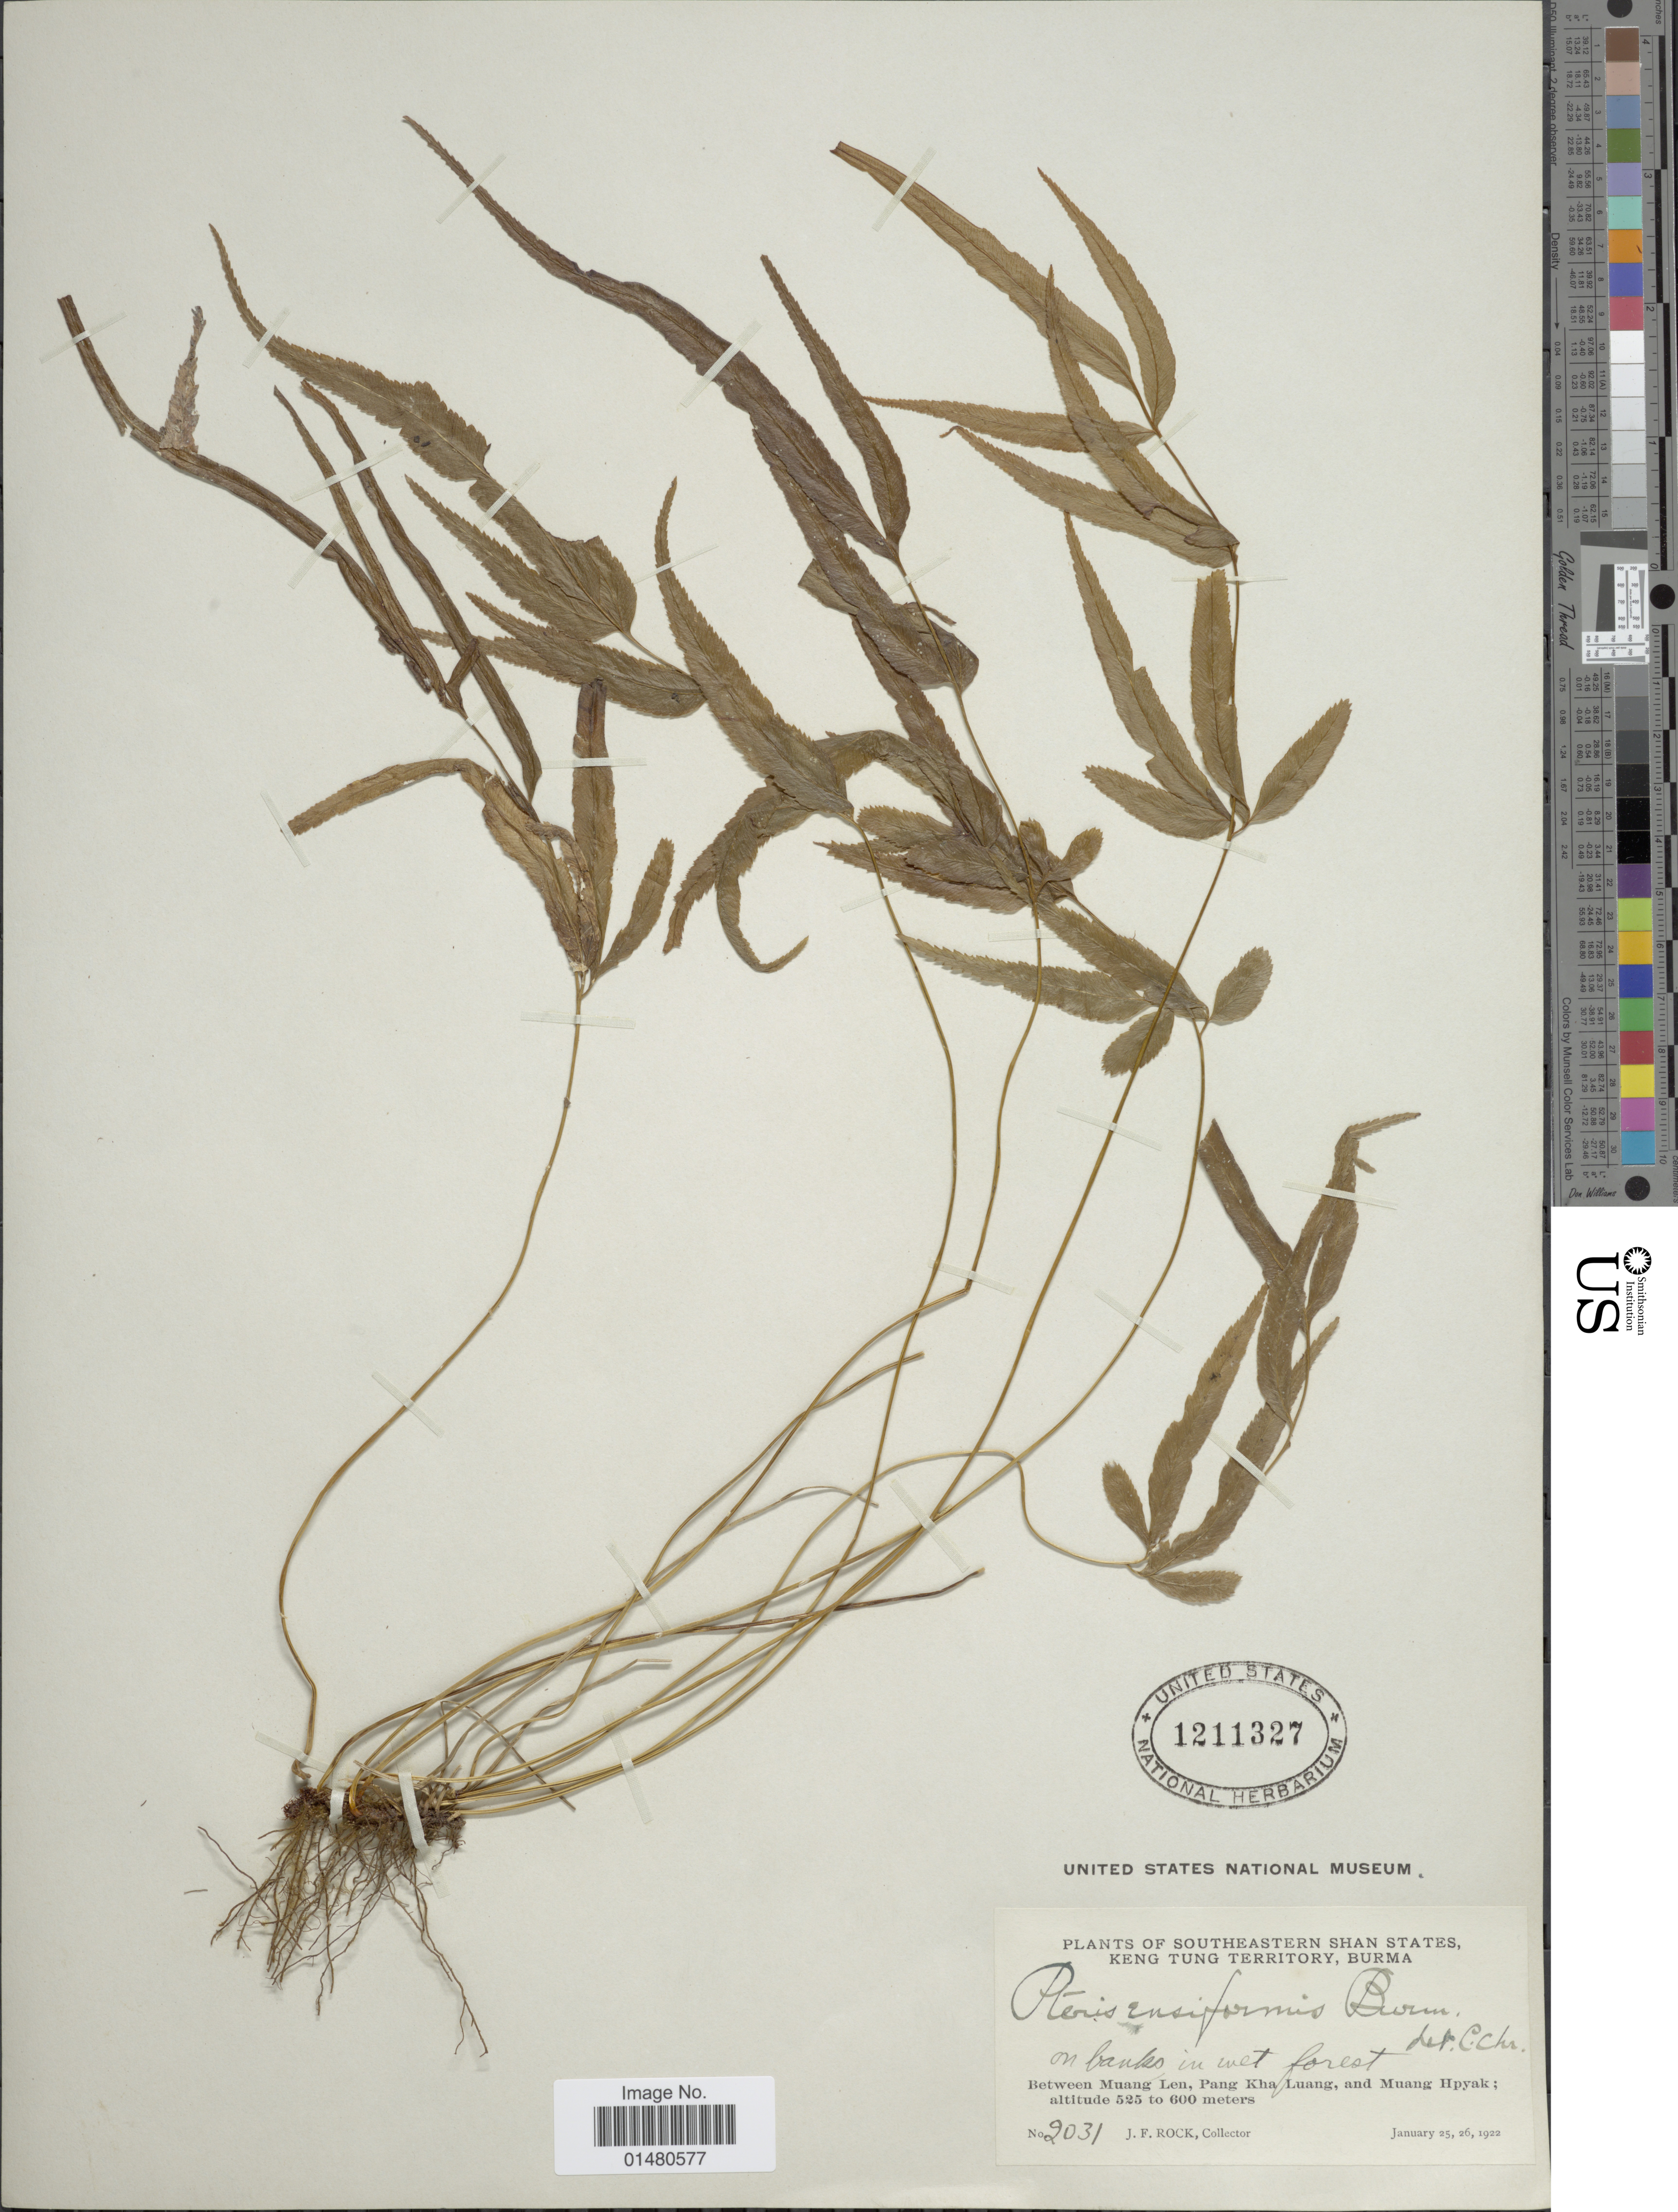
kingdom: Plantae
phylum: Tracheophyta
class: Polypodiopsida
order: Polypodiales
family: Pteridaceae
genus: Pteris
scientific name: Pteris ensiformis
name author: Burm. f.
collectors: J. Rock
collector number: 2031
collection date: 1922-01-25/1922-01-26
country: Myanmar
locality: Southeastern Shan States, Keng Tung Territory, Burma, Between Muang Len, Pang Kha Luang,a nd Muang Hpyak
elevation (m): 525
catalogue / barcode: US 1211327